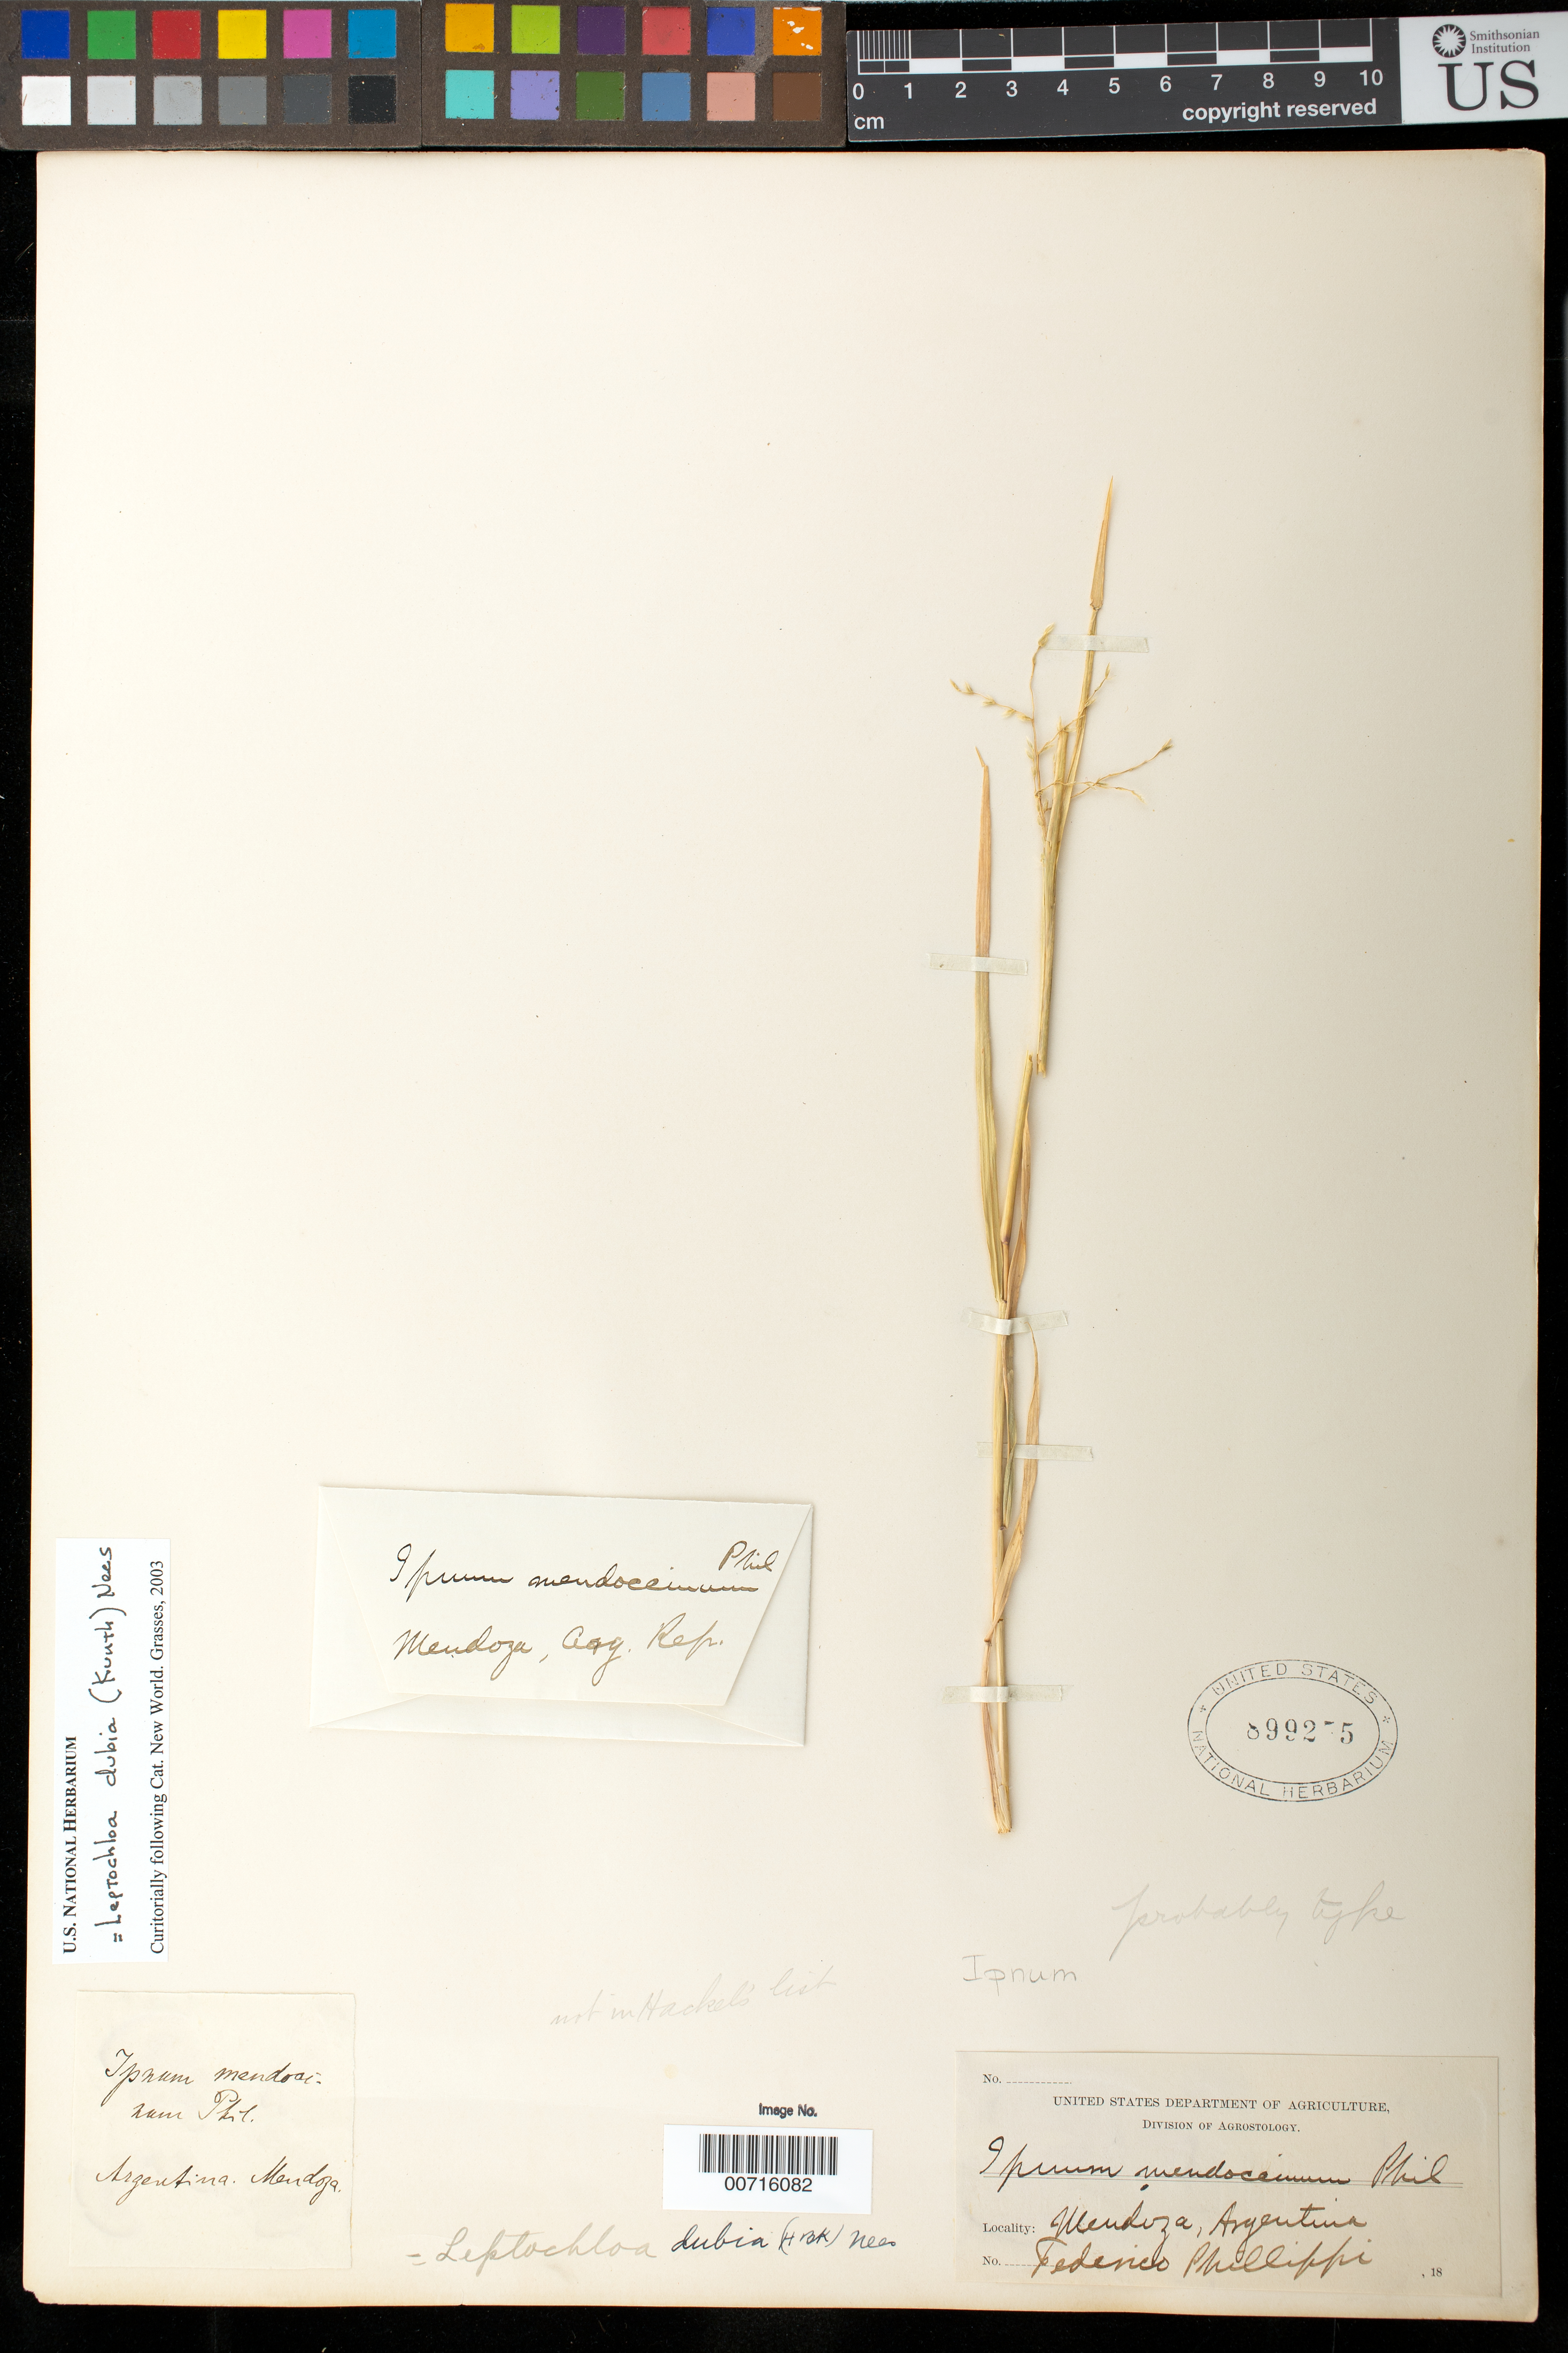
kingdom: Plantae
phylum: Tracheophyta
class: Liliopsida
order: Poales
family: Poaceae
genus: Ipnum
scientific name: Ipnum mendocinum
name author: Phil.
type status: Type Collection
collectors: F. Philippi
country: Argentina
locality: Mendoza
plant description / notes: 2 elements on sheet [one fragmentary in packet], possibly of different provenance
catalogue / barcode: US 899255